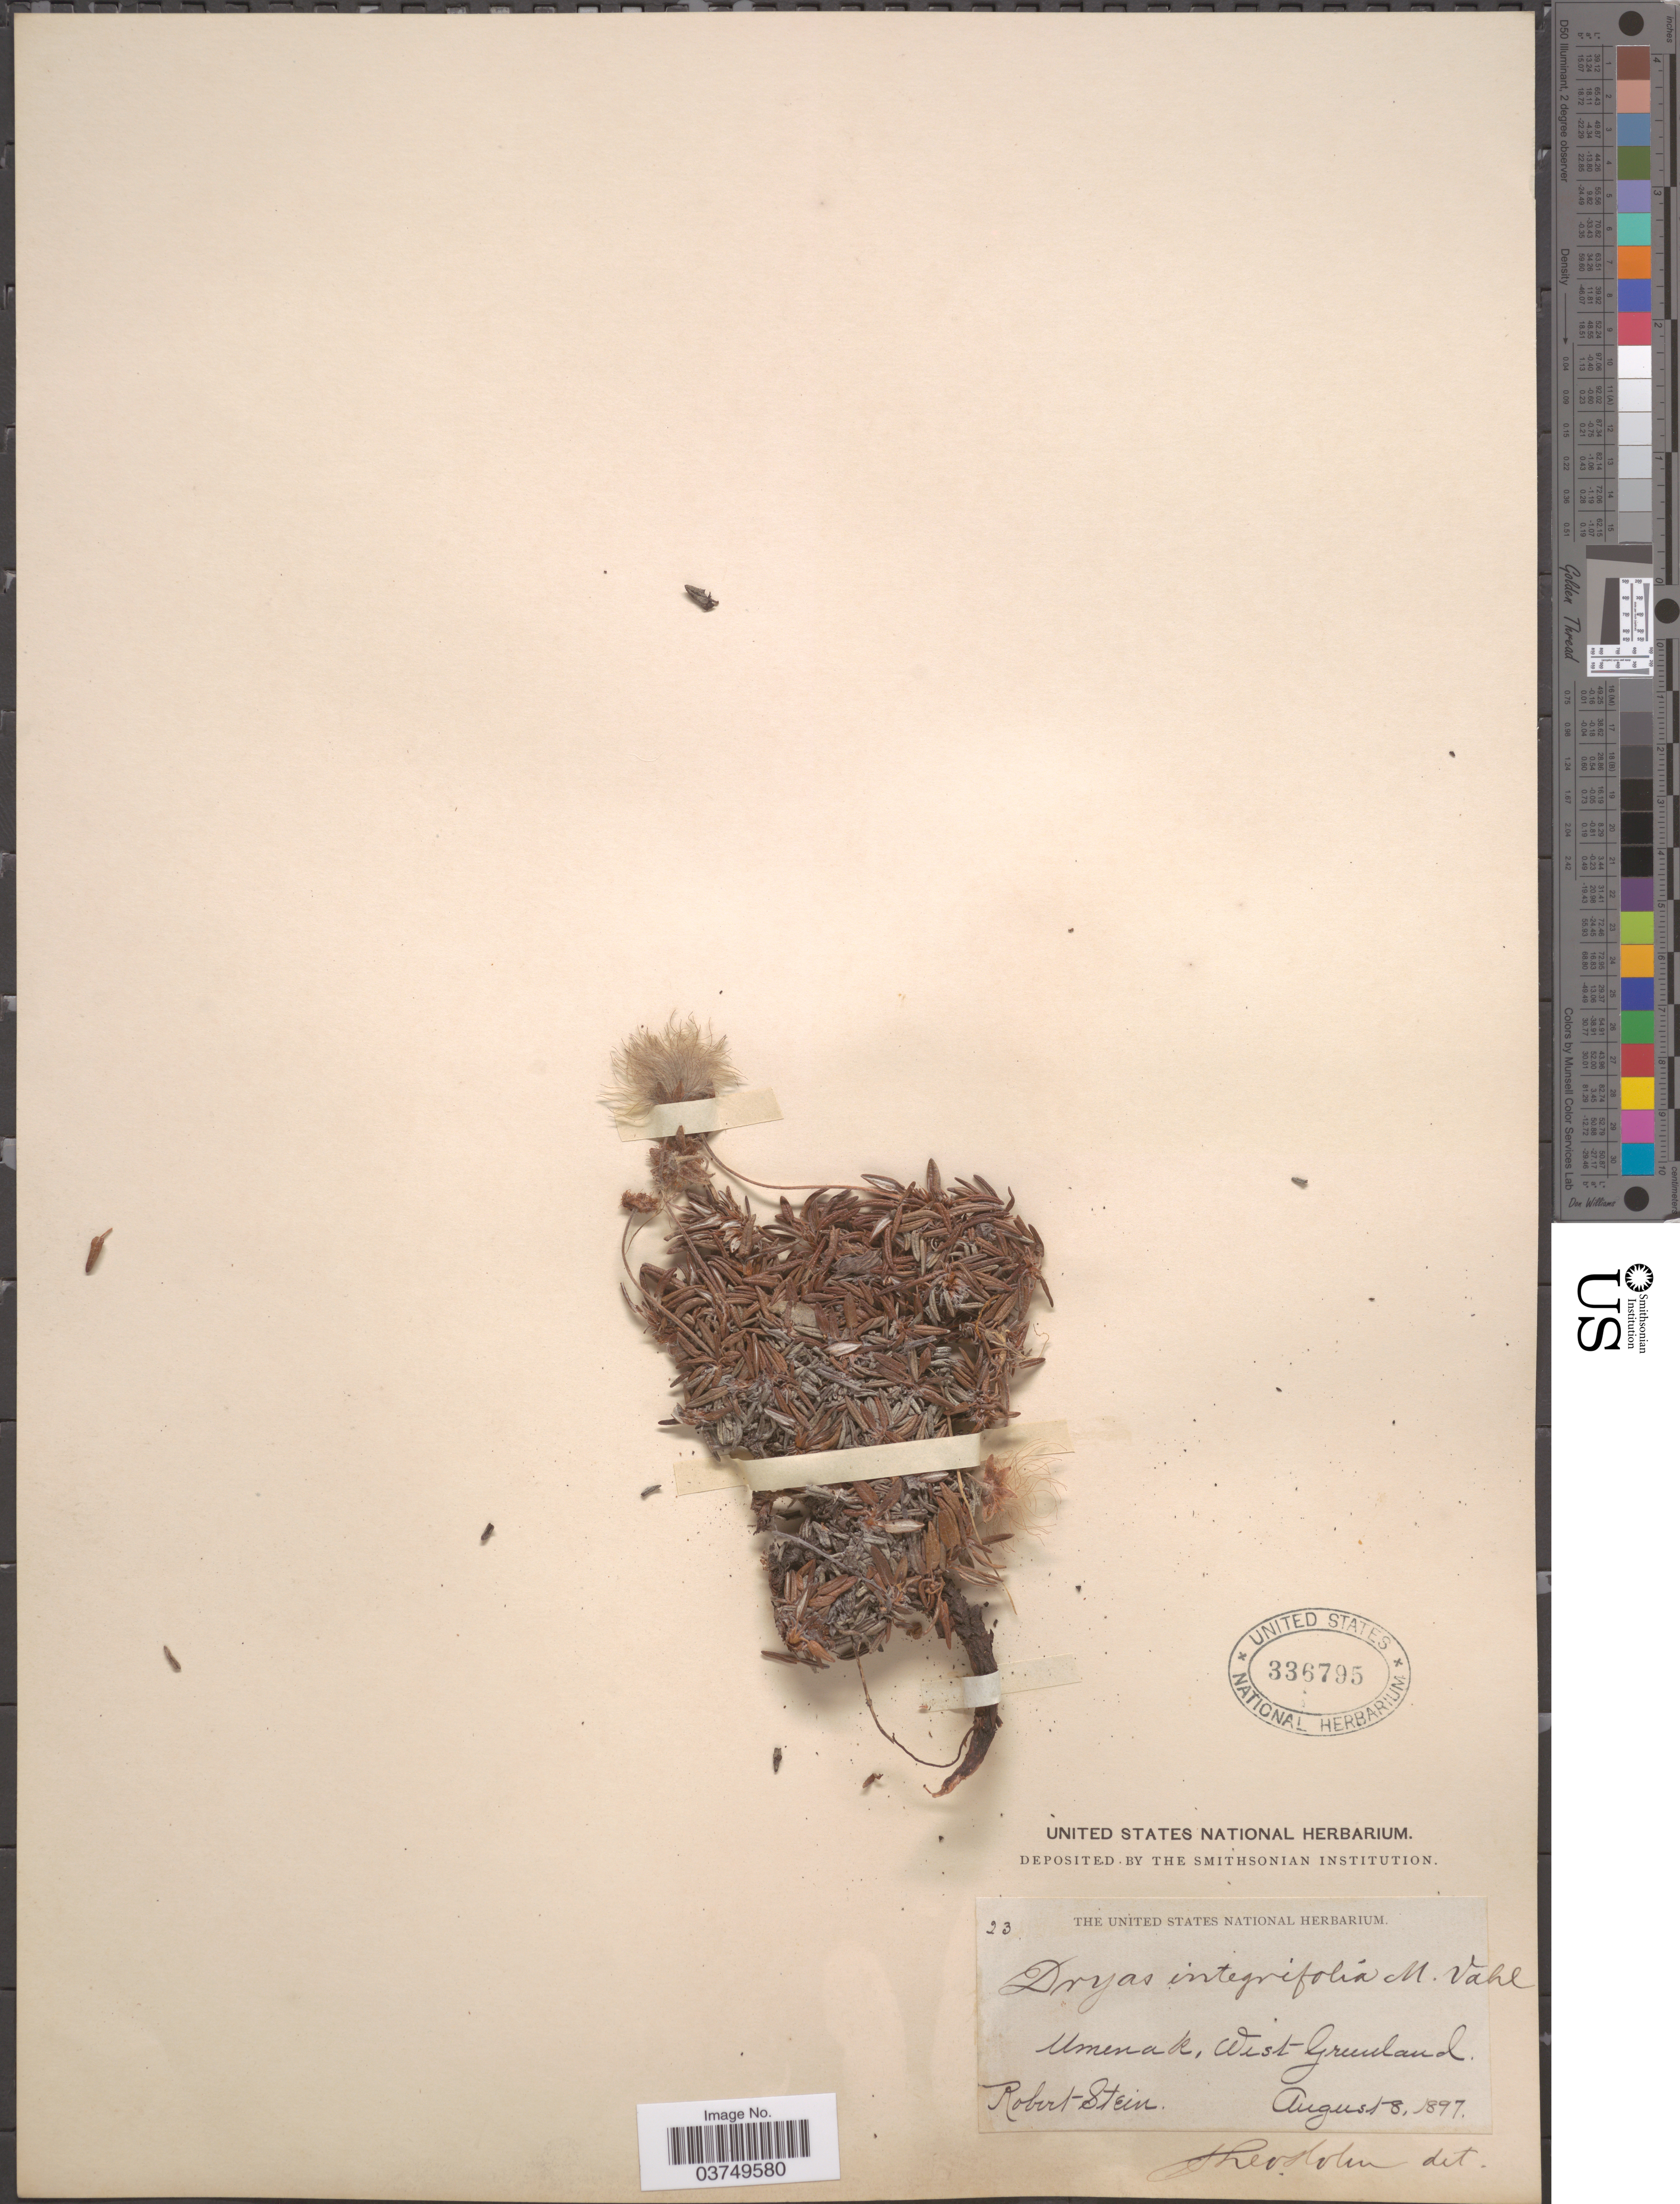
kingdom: Plantae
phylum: Tracheophyta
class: Magnoliopsida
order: Rosales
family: Rosaceae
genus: Dryas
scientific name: Dryas integrifolia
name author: Vahl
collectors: R. Stein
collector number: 23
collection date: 1897-08-08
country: Greenland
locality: Umenak, West-Greenland.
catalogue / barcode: US 336795